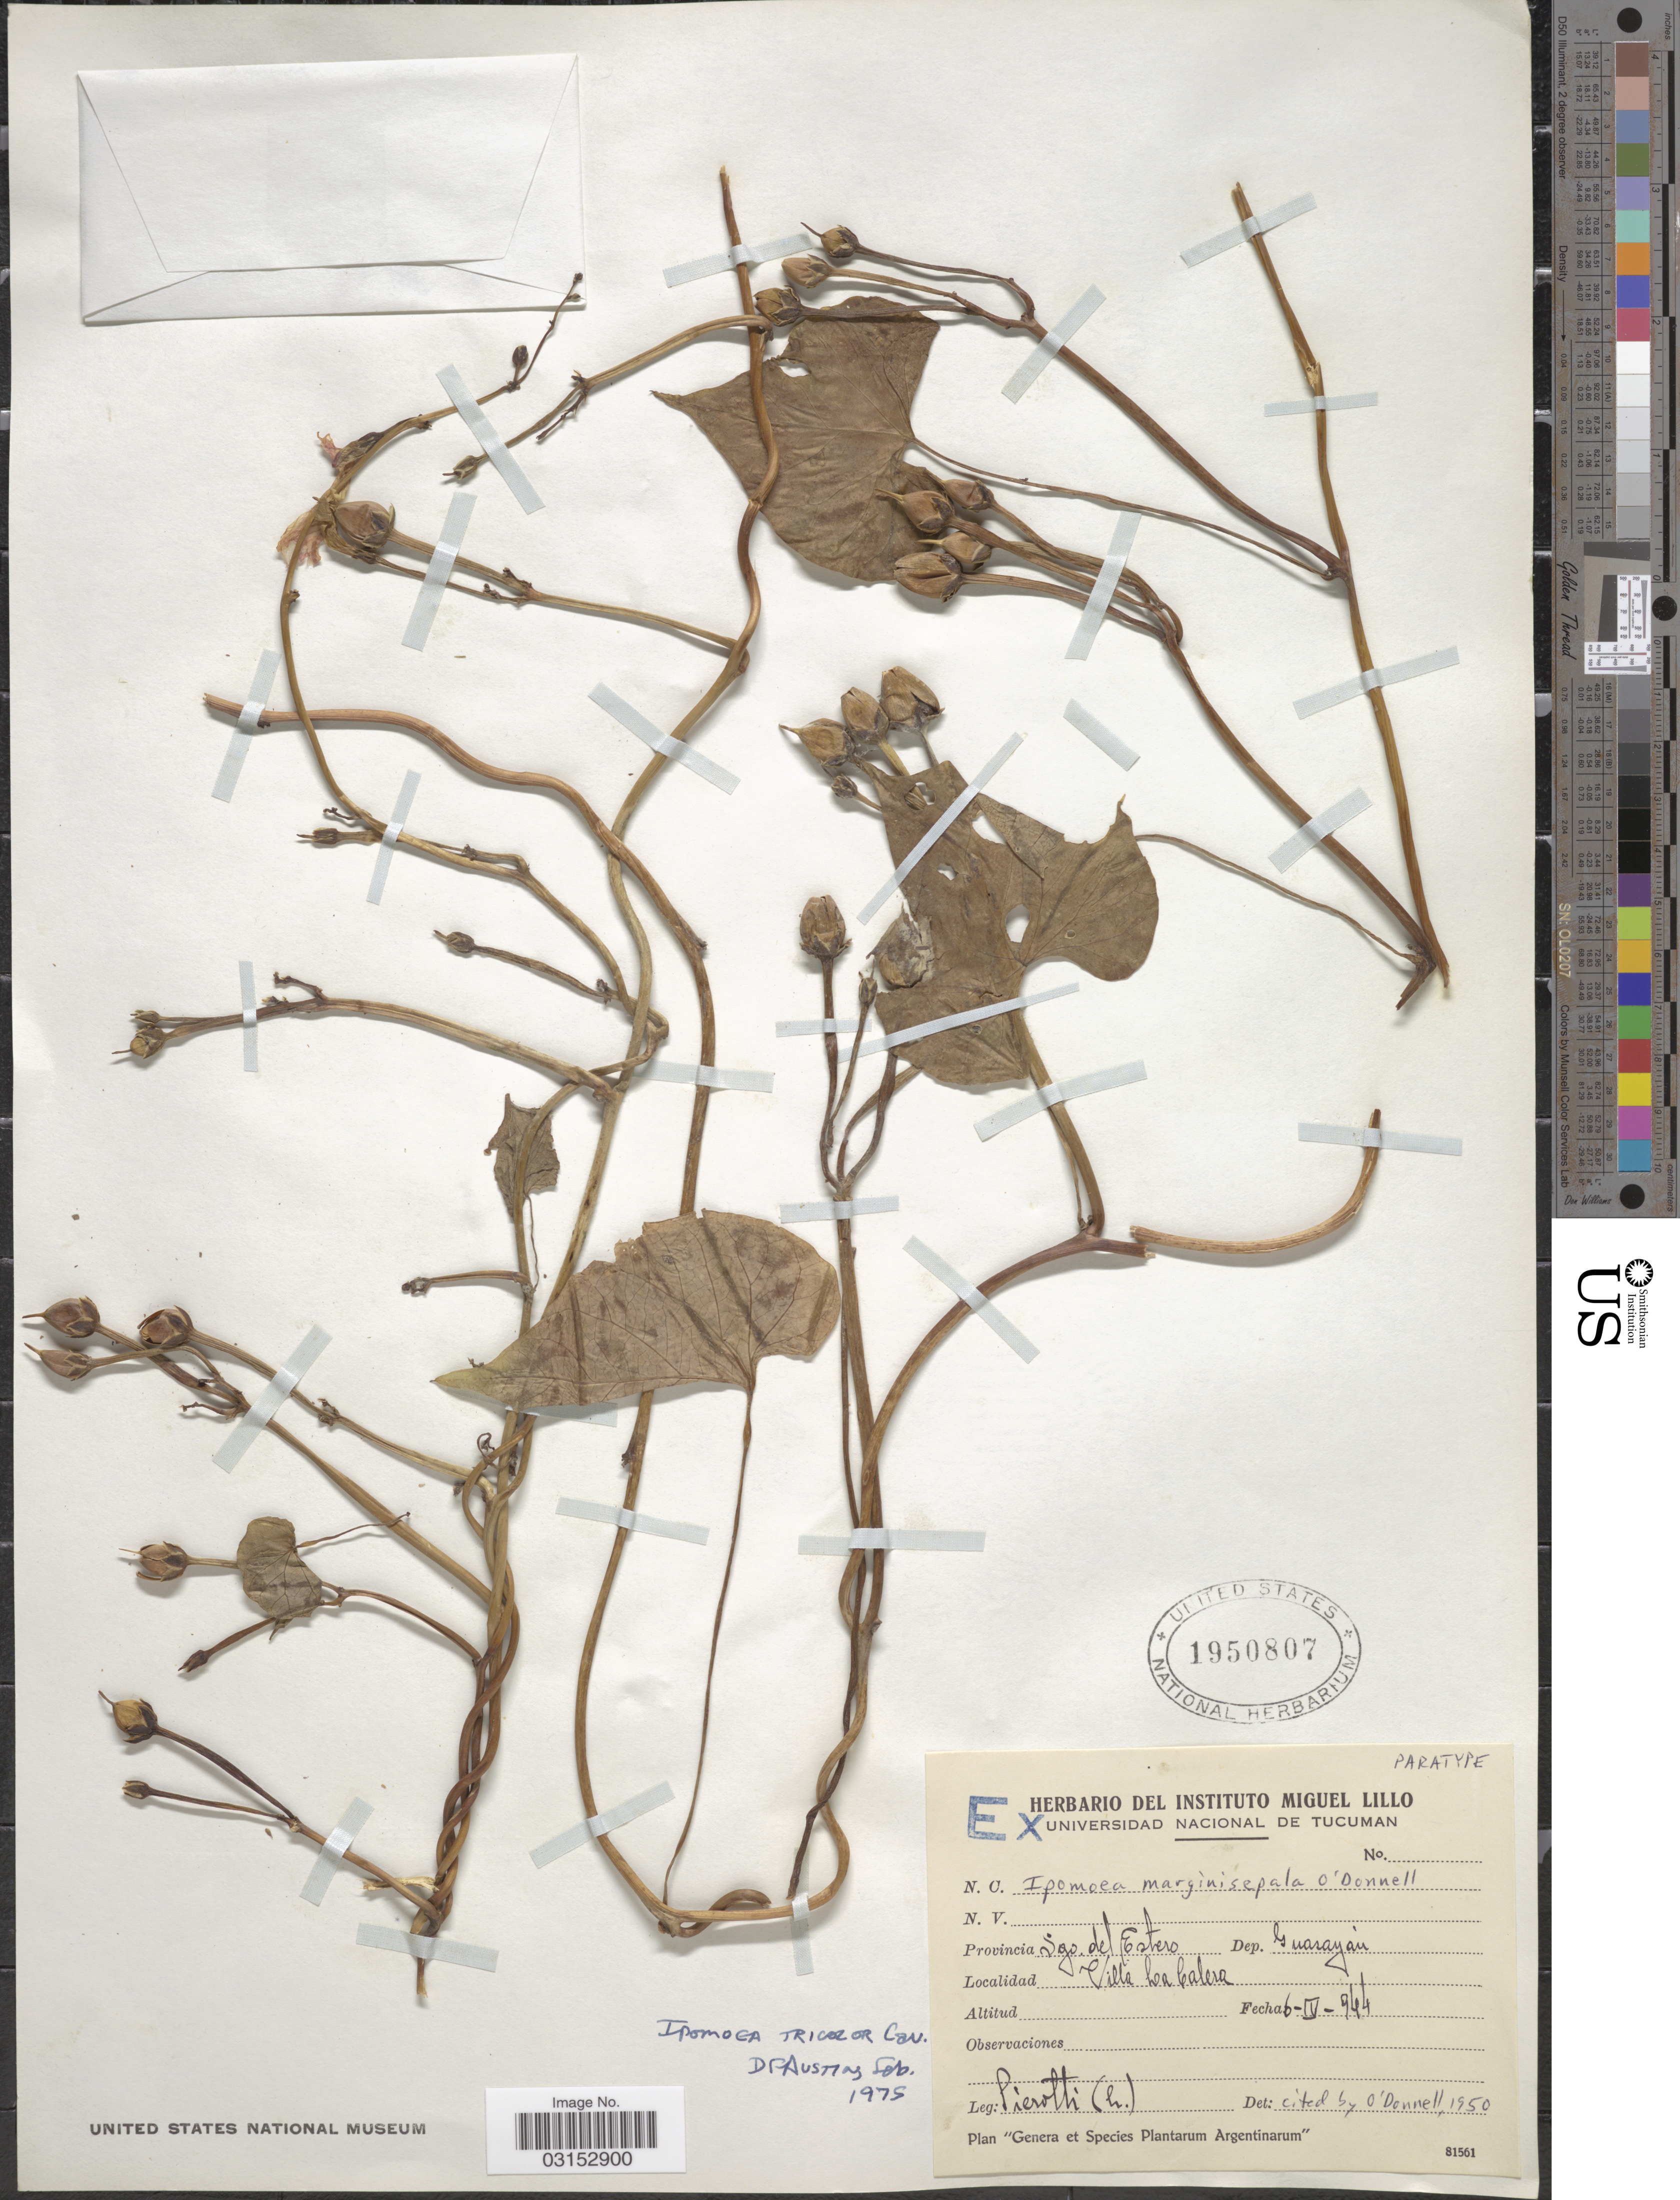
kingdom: Plantae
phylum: Tracheophyta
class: Magnoliopsida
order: Solanales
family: Convolvulaceae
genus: Ipomoea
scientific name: Ipomoea marginisepala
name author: O'Donell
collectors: Pierotti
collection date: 1944-04-06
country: Argentina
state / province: Santiago del Estero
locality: Provincia Sgo. del Estero. Dep. Guarayán. Villa La Calera.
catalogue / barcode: US 1950807